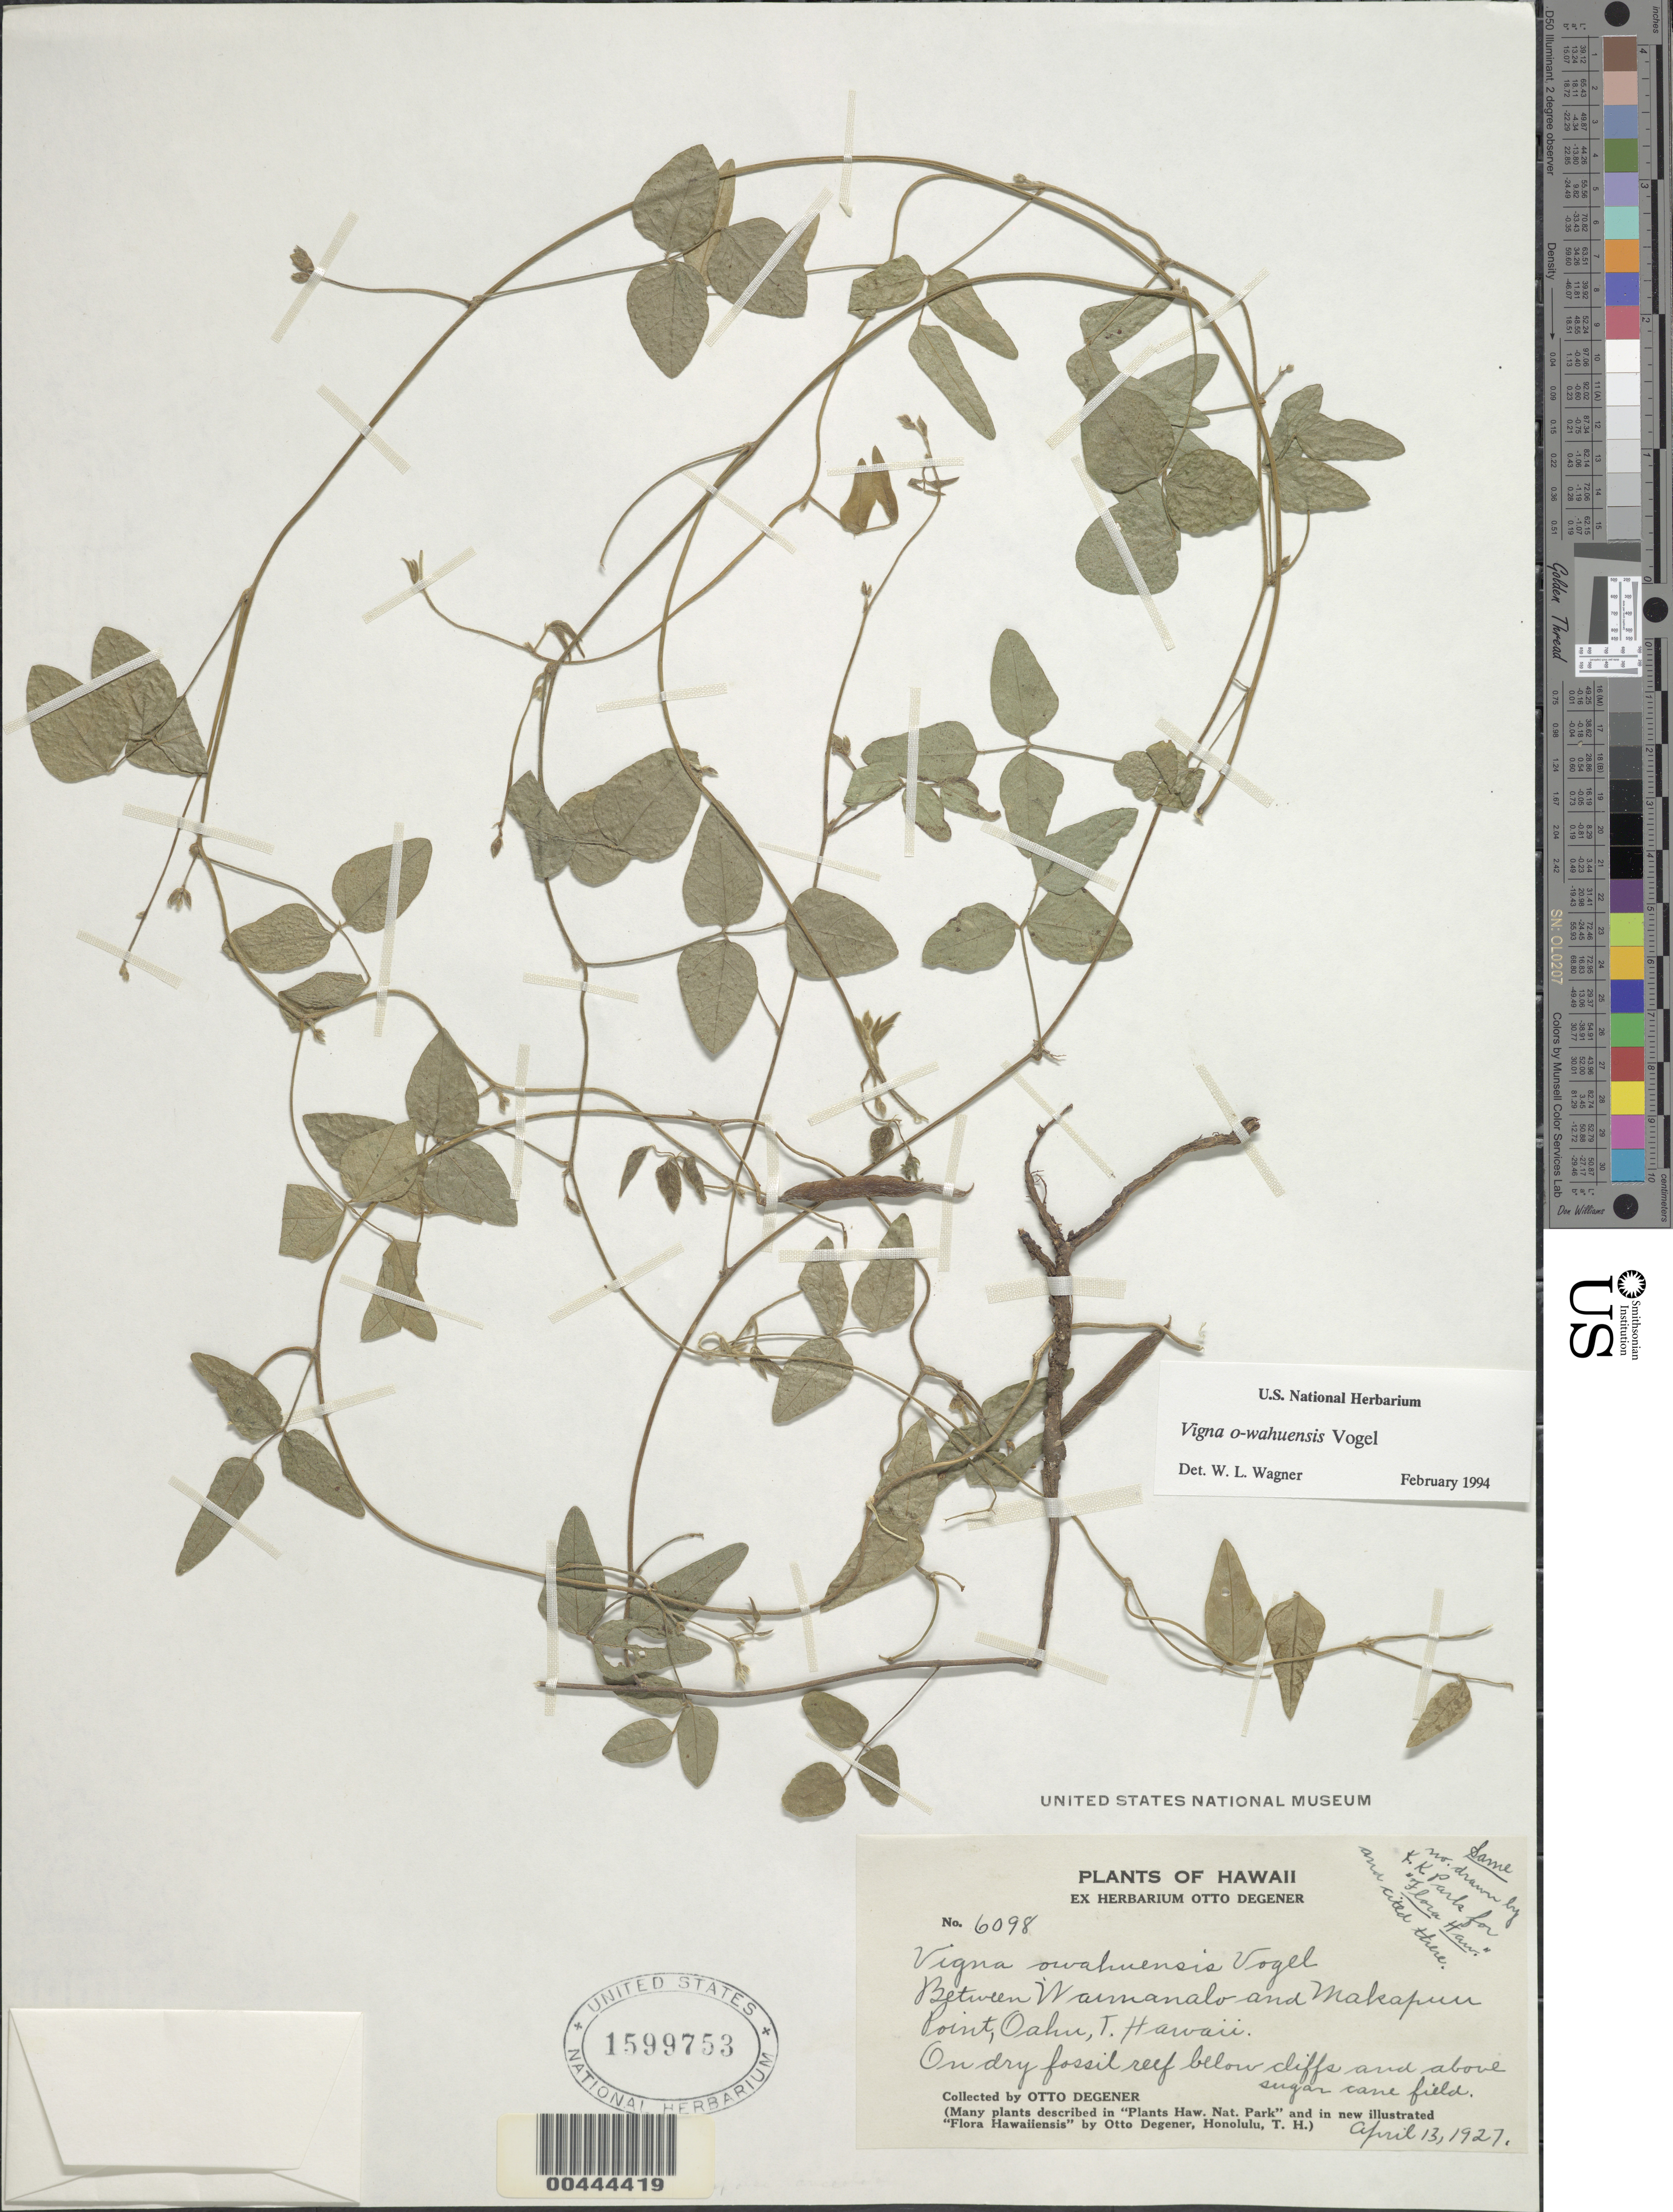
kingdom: Plantae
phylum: Tracheophyta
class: Magnoliopsida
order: Fabales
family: Fabaceae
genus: Vigna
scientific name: Vigna owahuensis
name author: Vogel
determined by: Wagner, W. L., (BOT), Smithsonian Institution - National Museum of Natural History (UNITED STATES)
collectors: O. Degener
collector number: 6098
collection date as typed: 13 Apr 1927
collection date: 1927-04-13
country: United States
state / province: Hawaii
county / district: Honolulu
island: Oahu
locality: Between Waimanalo and Makapuu Point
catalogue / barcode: US 1599753